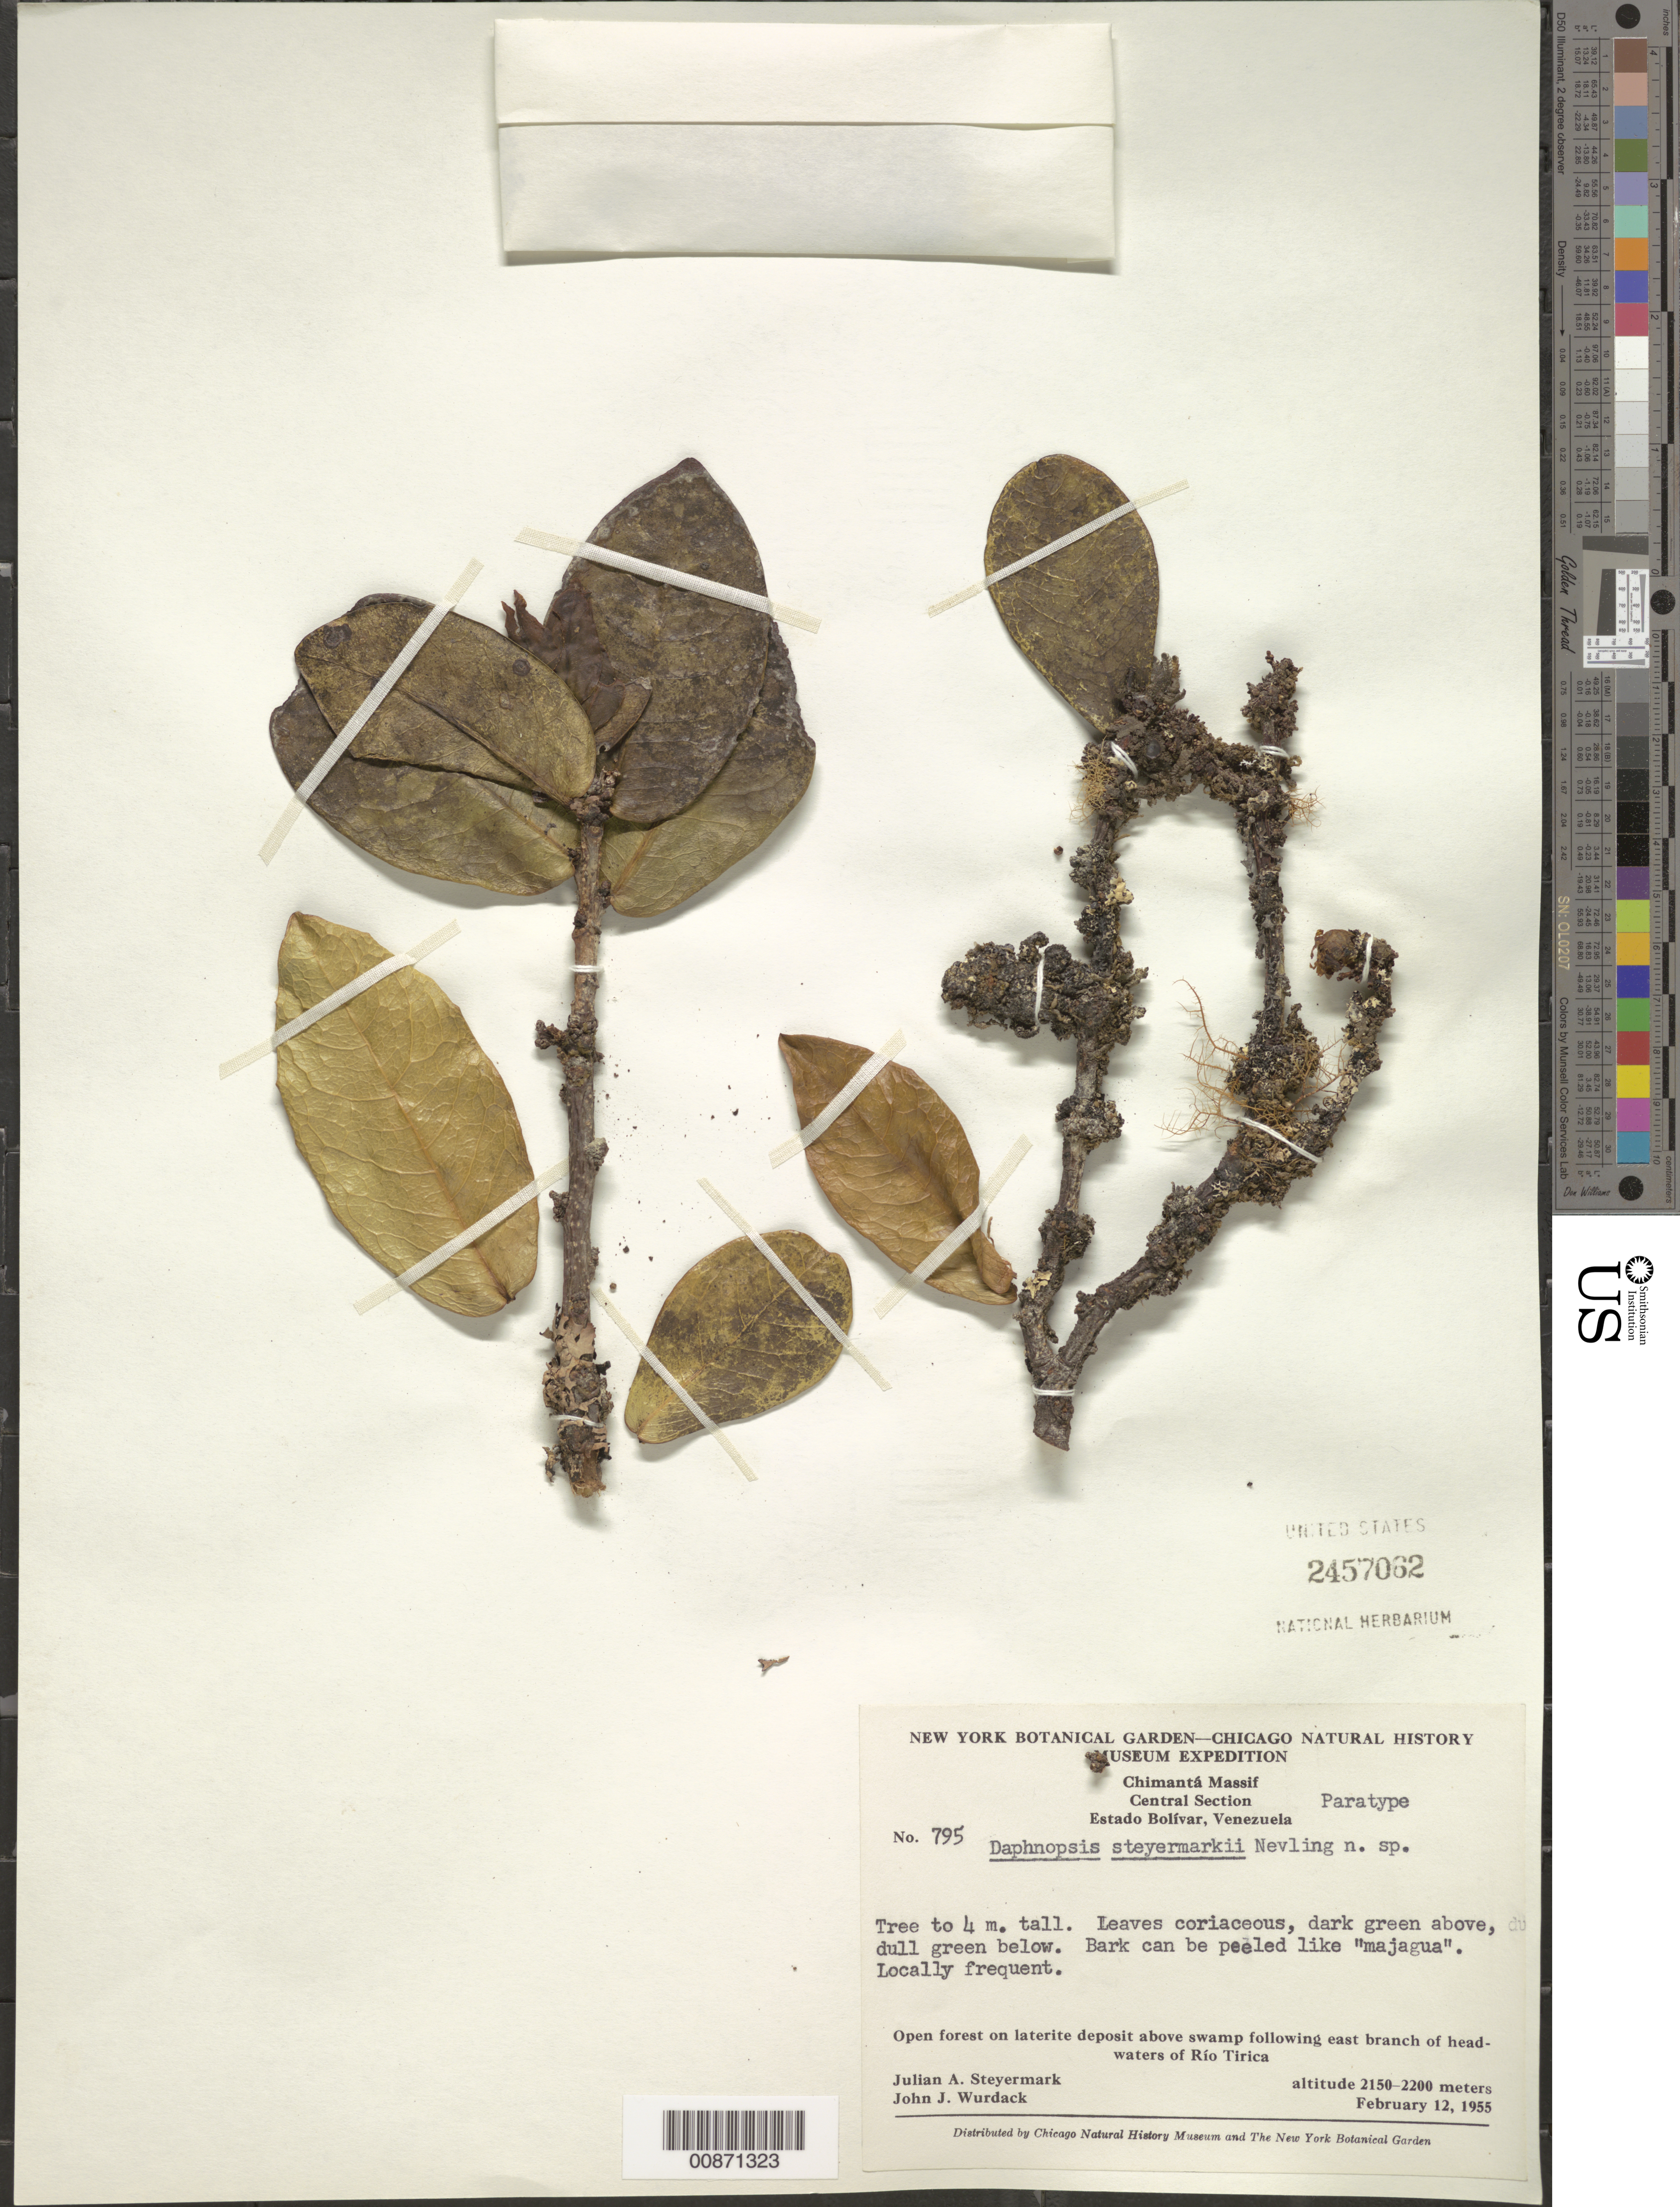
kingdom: Plantae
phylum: Tracheophyta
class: Magnoliopsida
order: Malvales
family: Thymelaeaceae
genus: Daphnopsis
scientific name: Daphnopsis steyermarkii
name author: Nevling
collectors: J. Steyermark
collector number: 55 795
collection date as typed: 12-Feb-55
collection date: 1955-02-12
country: Venezuela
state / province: Bolívar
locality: Chimantá Massif, central section, along east branch of headwaters of Río Tirica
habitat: Opern forest on laterite deposit above swamp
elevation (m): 2150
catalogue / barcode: US 2457062